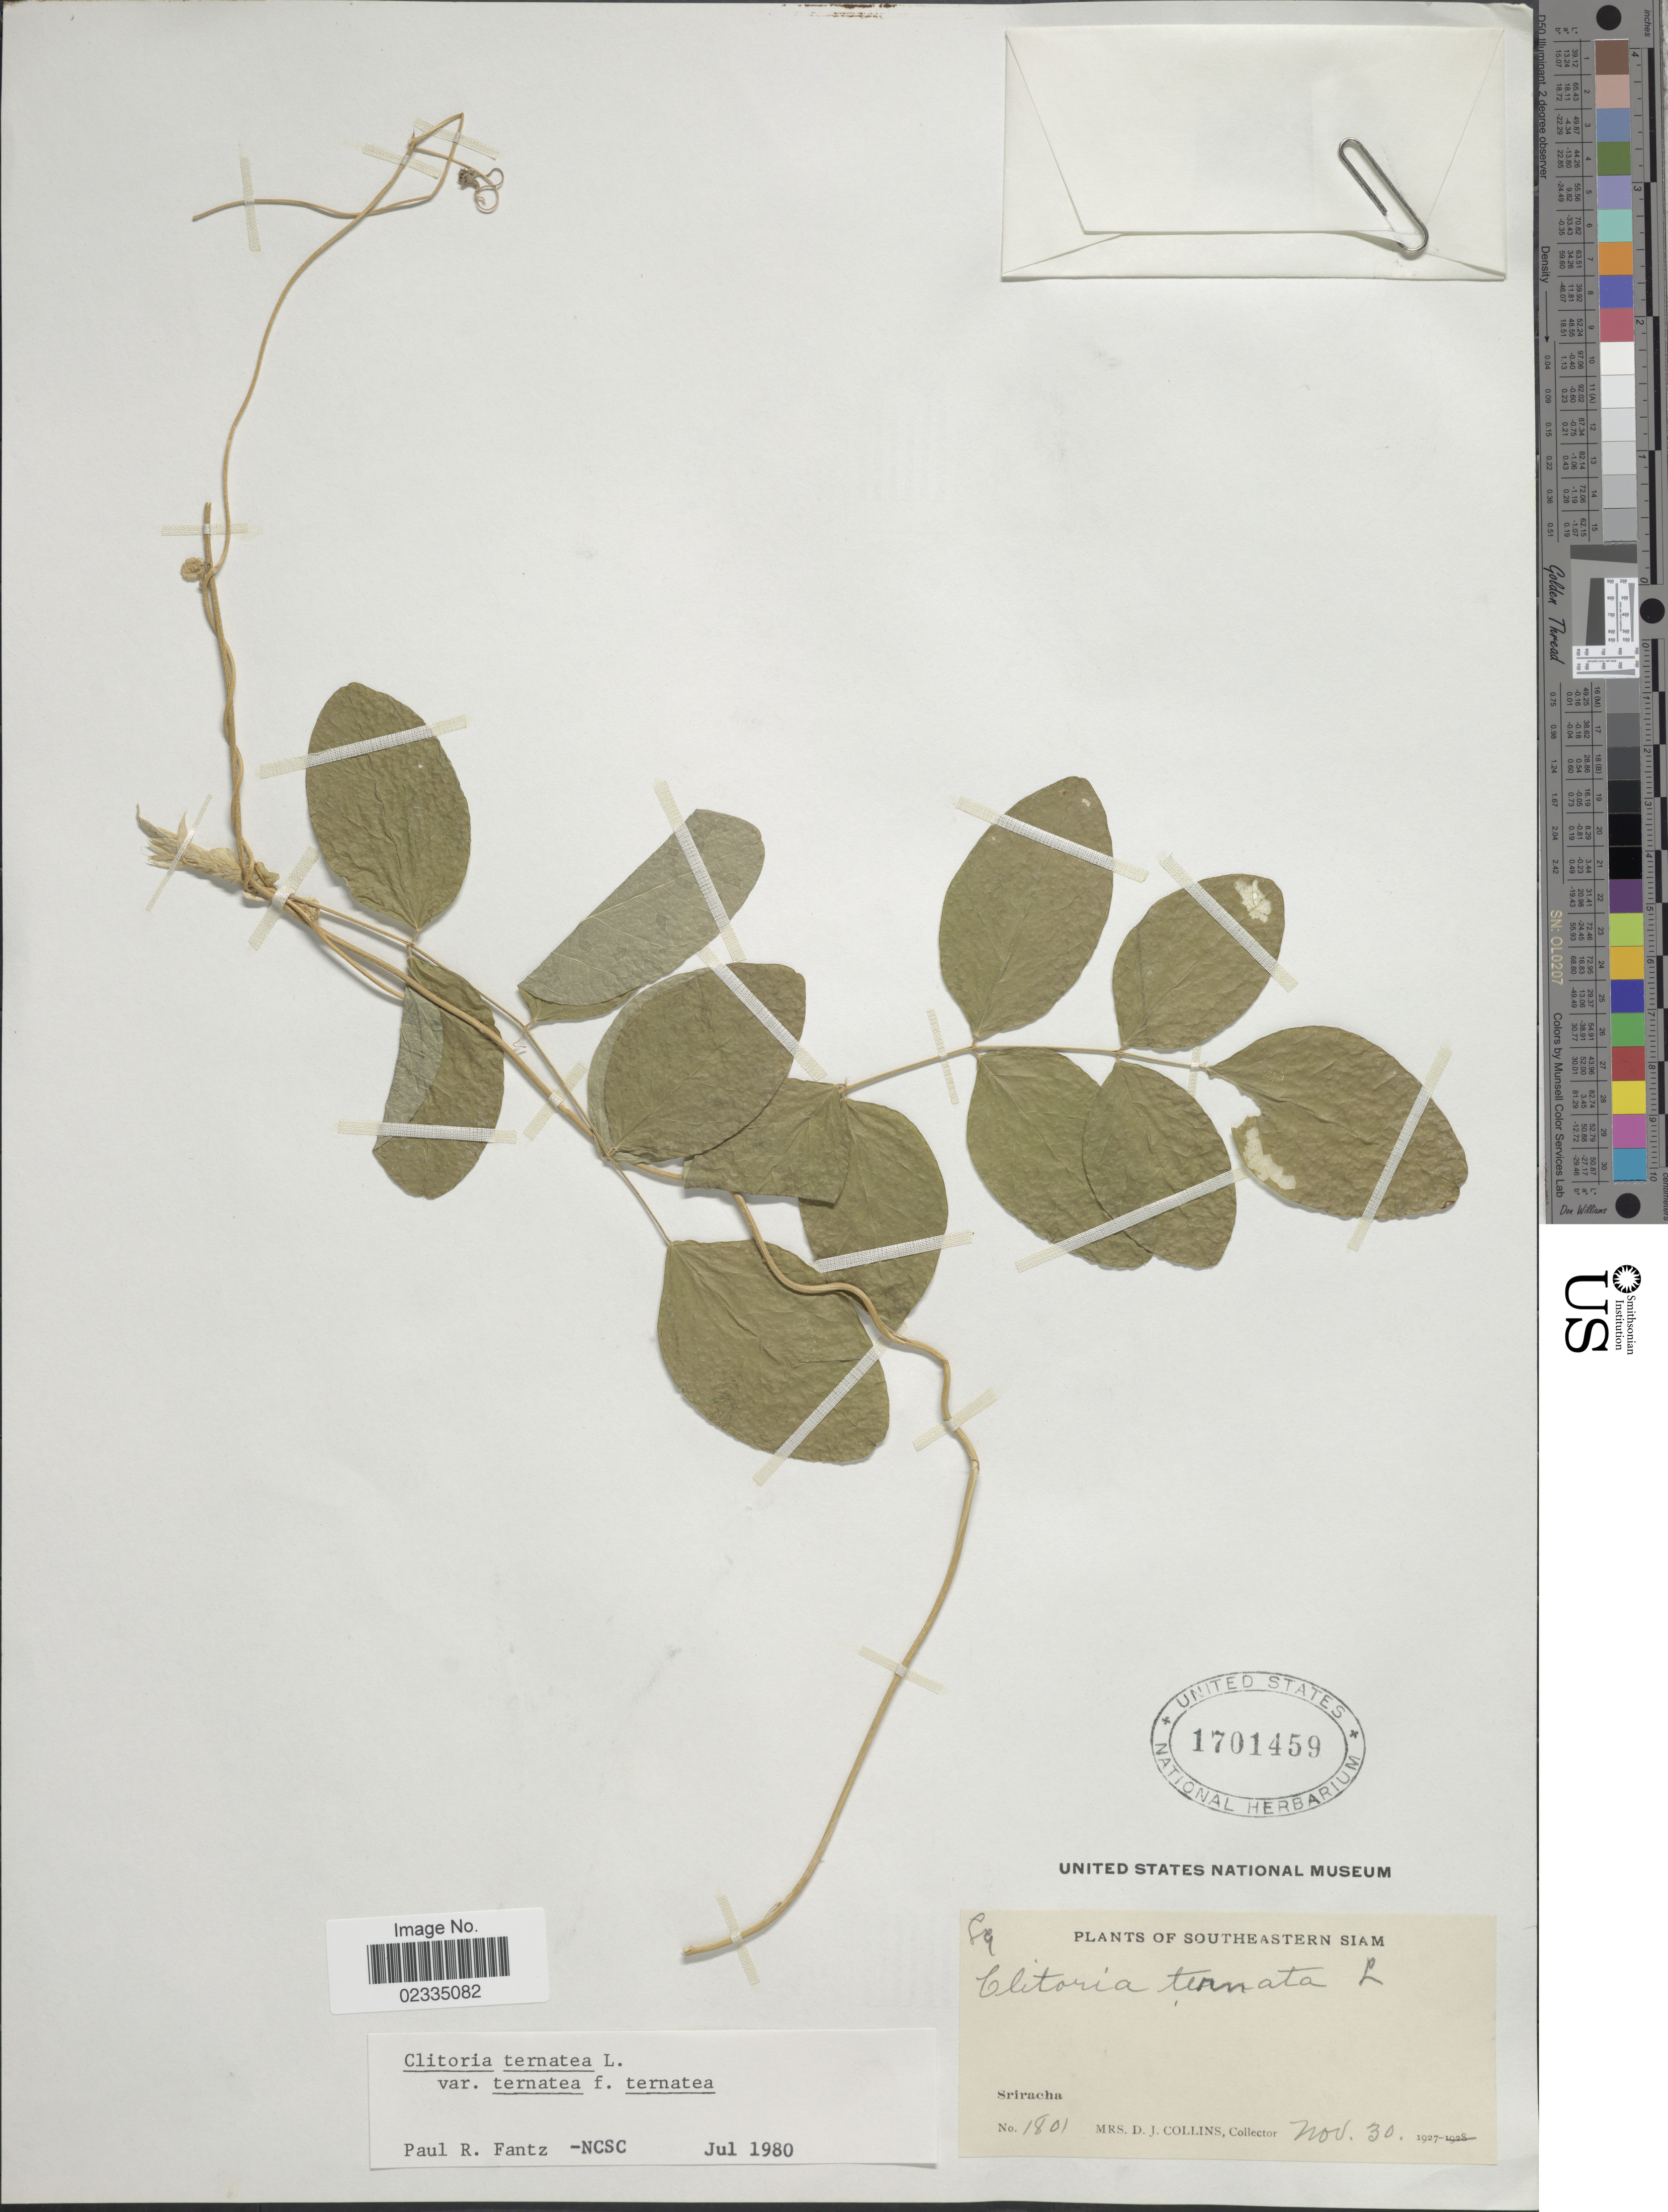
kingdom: Plantae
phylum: Tracheophyta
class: Magnoliopsida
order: Fabales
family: Fabaceae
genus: Clitoria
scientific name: Clitoria ternatea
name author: L.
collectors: Mrs. D. J. Collins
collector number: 1801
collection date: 1927-11-30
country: Thailand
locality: Southeastern Siam, Sriracha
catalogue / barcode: US 1701459